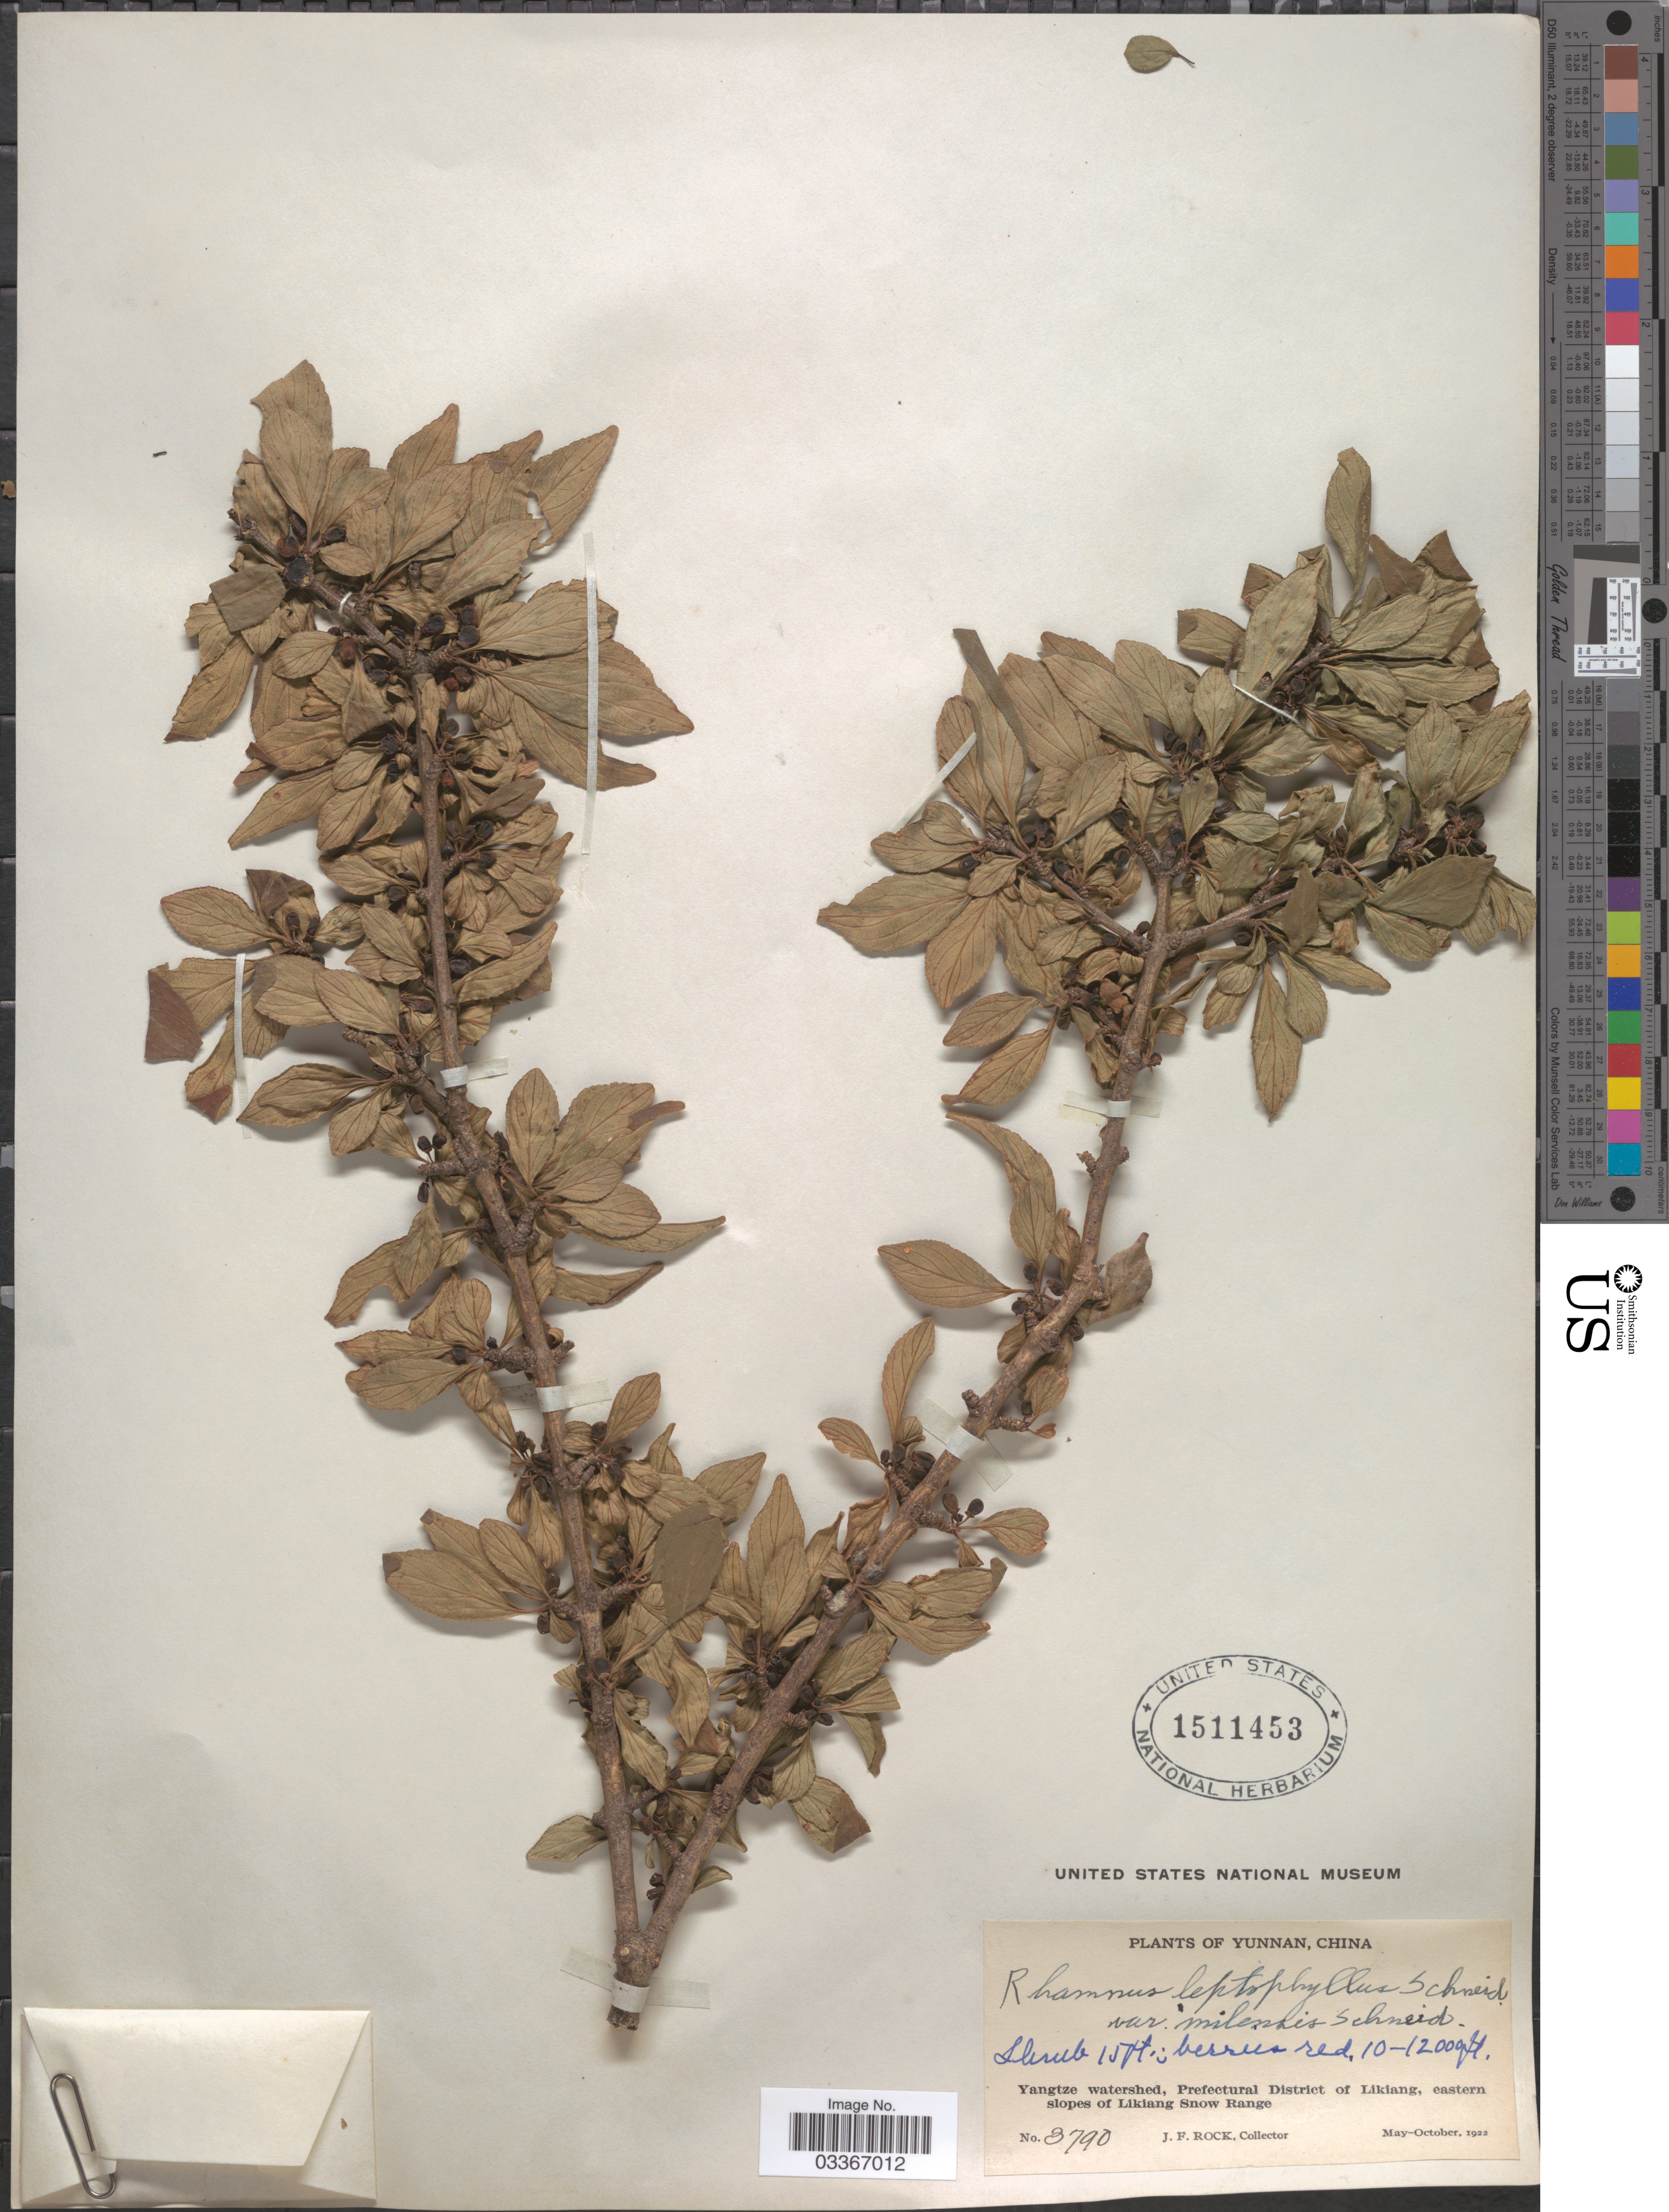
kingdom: Plantae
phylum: Tracheophyta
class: Magnoliopsida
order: Rosales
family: Rhamnaceae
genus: Rhamnus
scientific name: Rhamnus leptophylla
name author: C.K. Schneid.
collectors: J. Rock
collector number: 3790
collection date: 1922-05/1922-10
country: China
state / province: Yunnan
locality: Yangtze watershed, Prefectural District of Likiang, eastern slopes of Likiang Snow Range.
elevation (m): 3048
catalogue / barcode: US 1511453